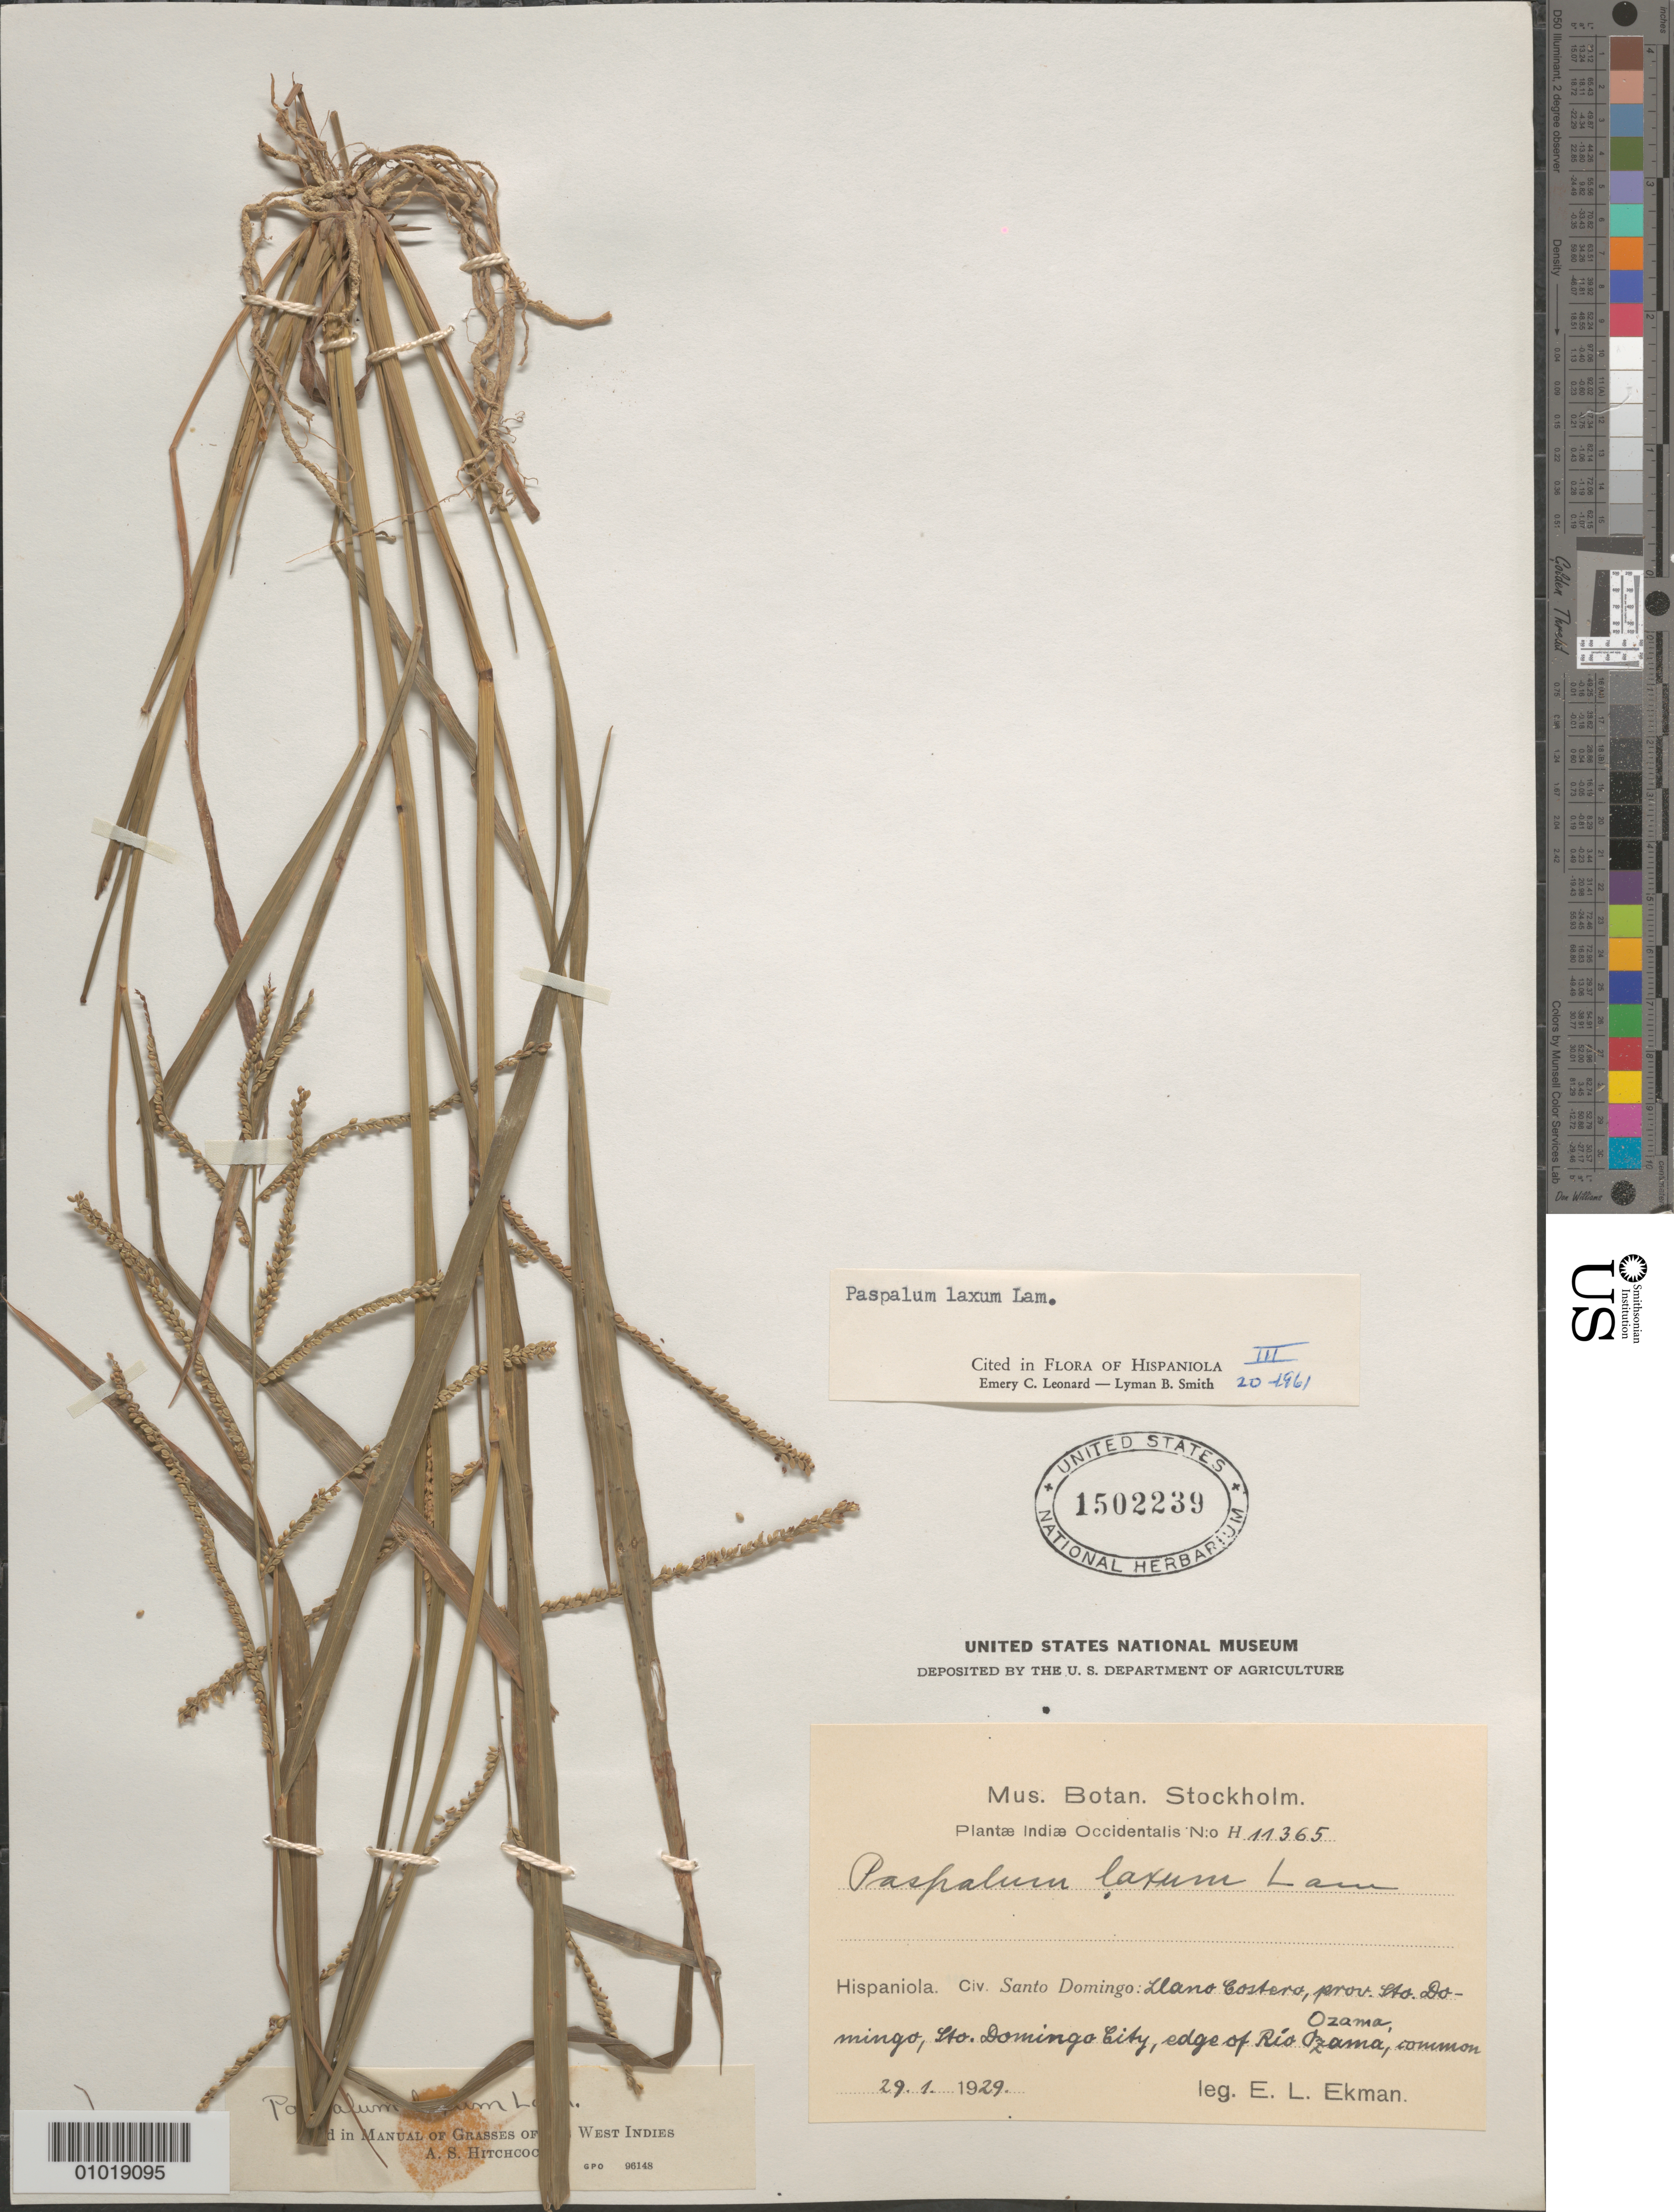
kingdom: Plantae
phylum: Tracheophyta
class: Liliopsida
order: Poales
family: Poaceae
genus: Paspalum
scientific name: Paspalum laxum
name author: Lam.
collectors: E. L. Ekman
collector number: H 11365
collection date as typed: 29 Jan 1929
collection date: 1929-01-29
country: Dominican Republic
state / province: Distrito Nacional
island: Hispaniola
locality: Llano Costero, Santo Domingo City, edge of Rio Ozama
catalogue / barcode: US 1502239